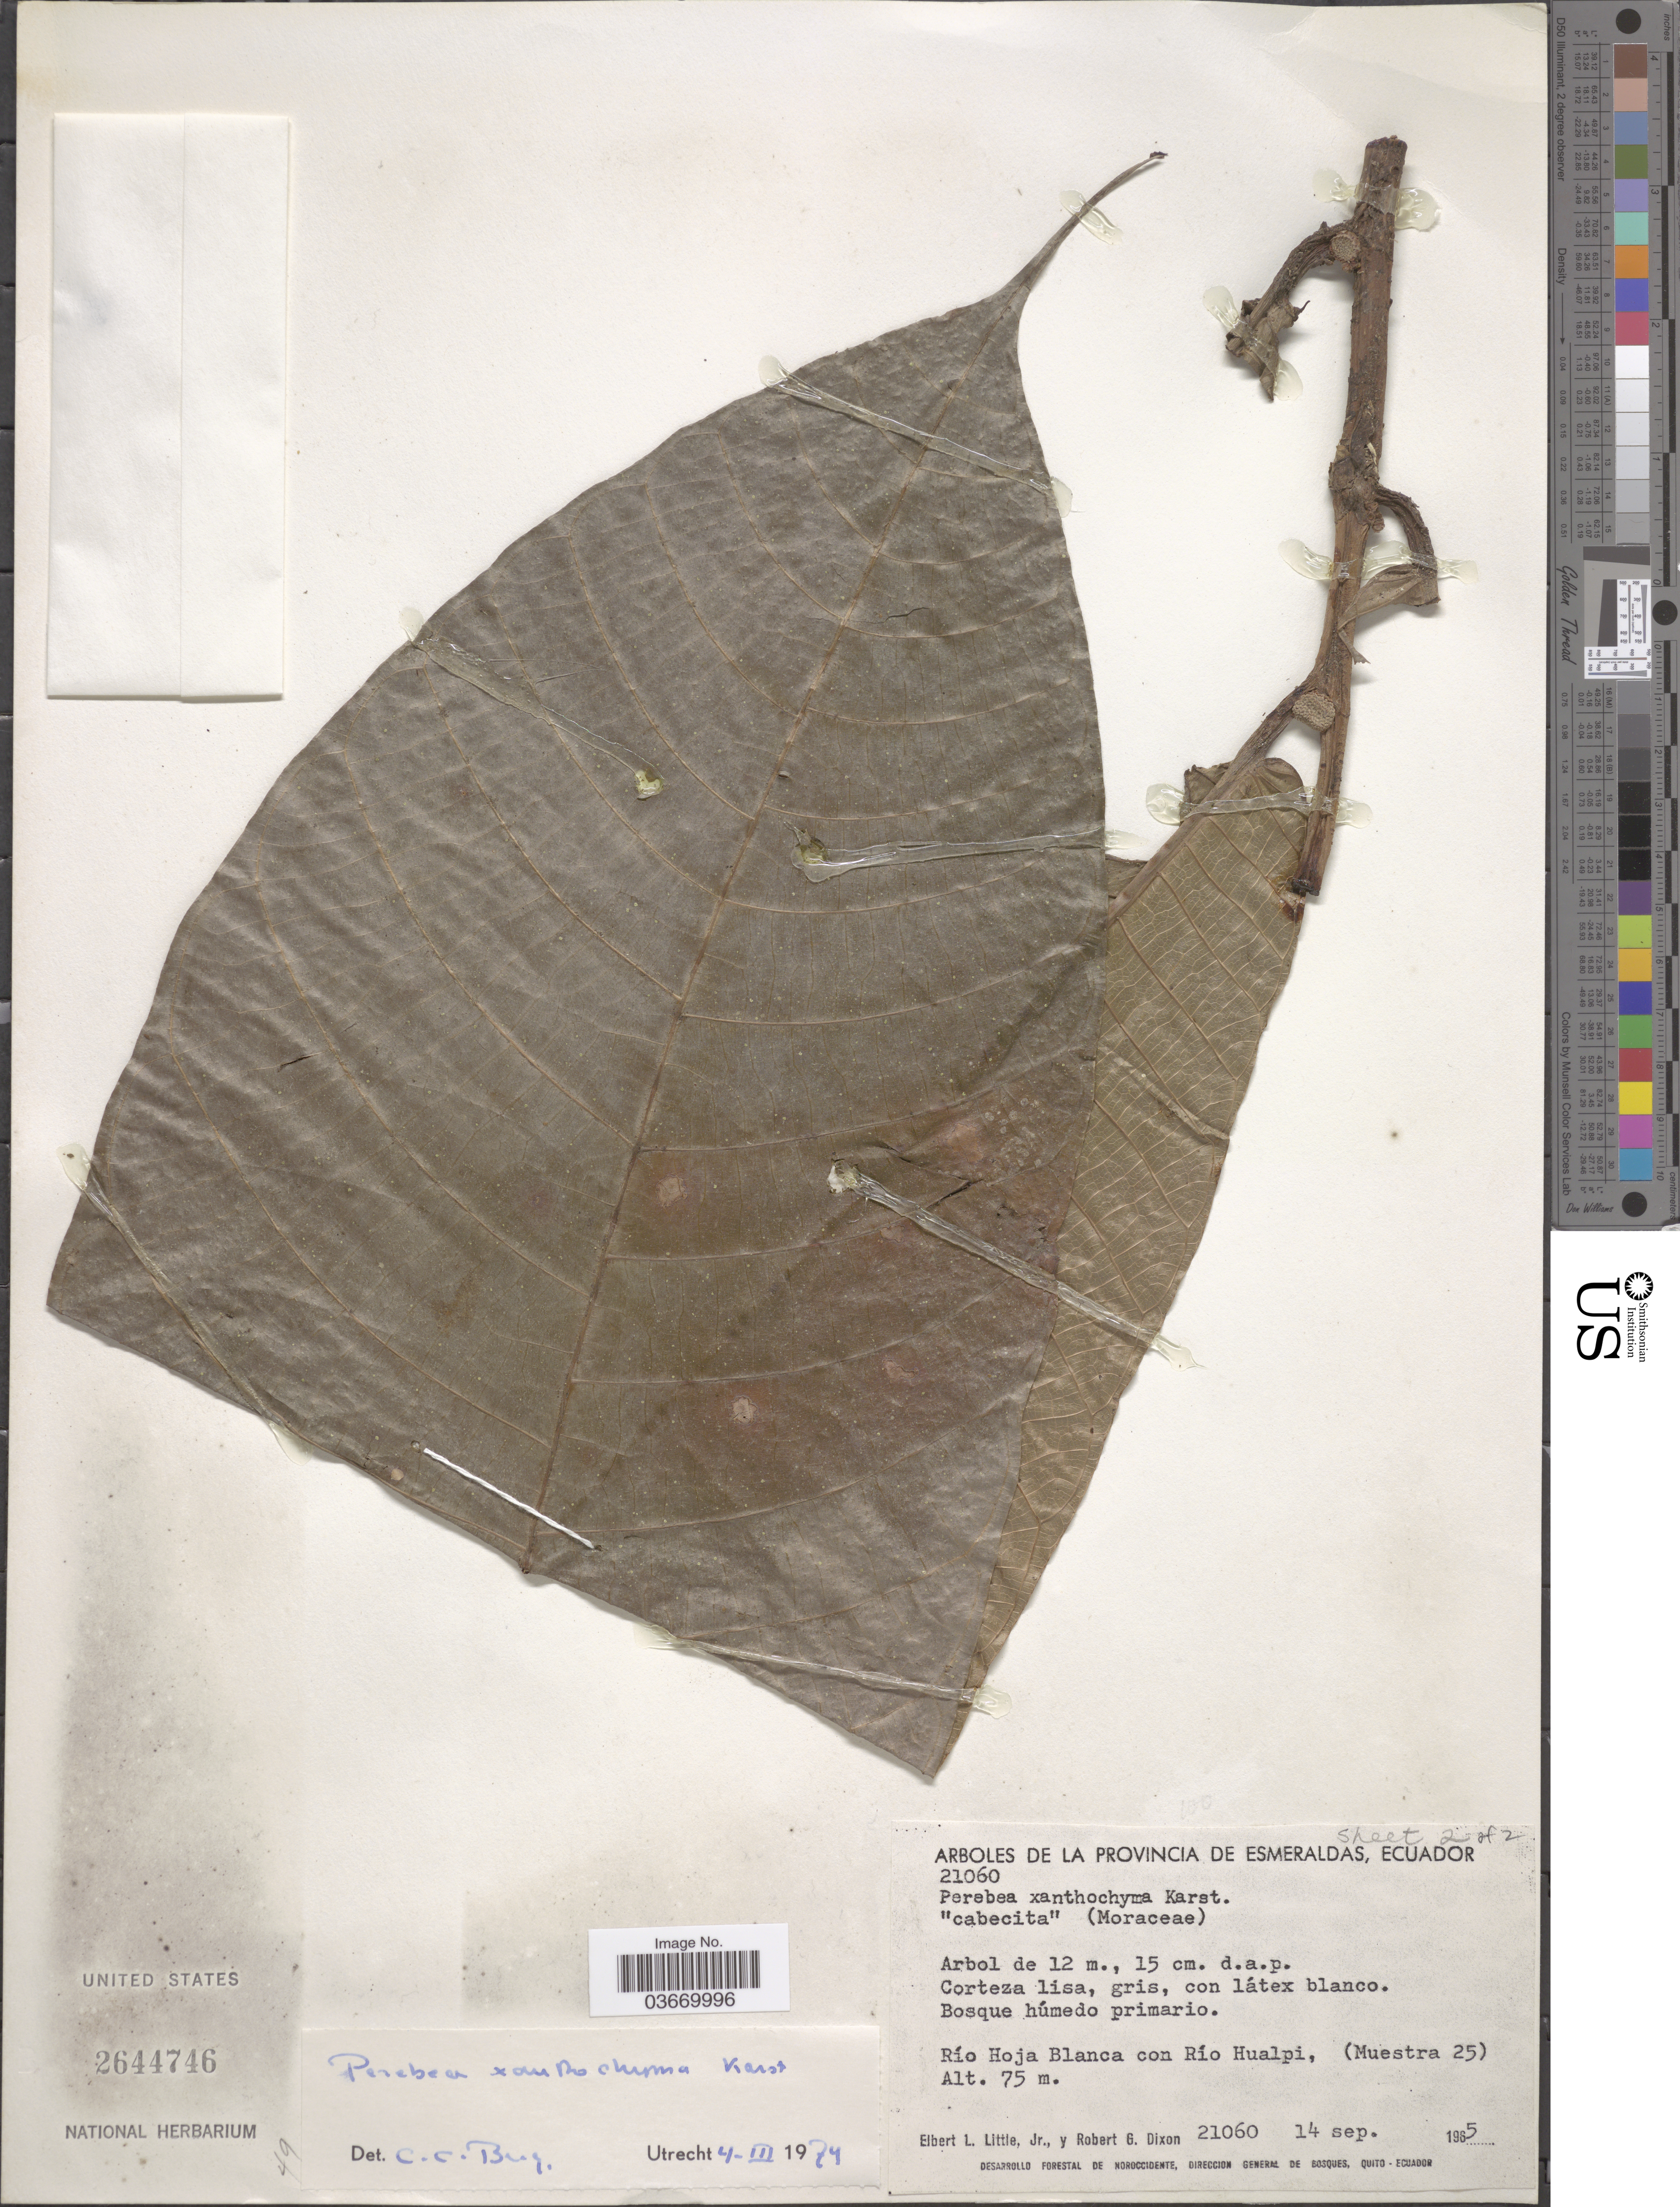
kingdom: Plantae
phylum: Tracheophyta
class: Magnoliopsida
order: Rosales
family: Moraceae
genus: Perebea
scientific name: Perebea xanthochyma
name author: H. Karst.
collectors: E. L. Little & R. G. Dixon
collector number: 21060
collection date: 1965-09-14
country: Ecuador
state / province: Esmeraldas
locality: Río Hoja Blanca con Río Hualpi, (Muestra 25).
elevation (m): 75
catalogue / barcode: US 2644746